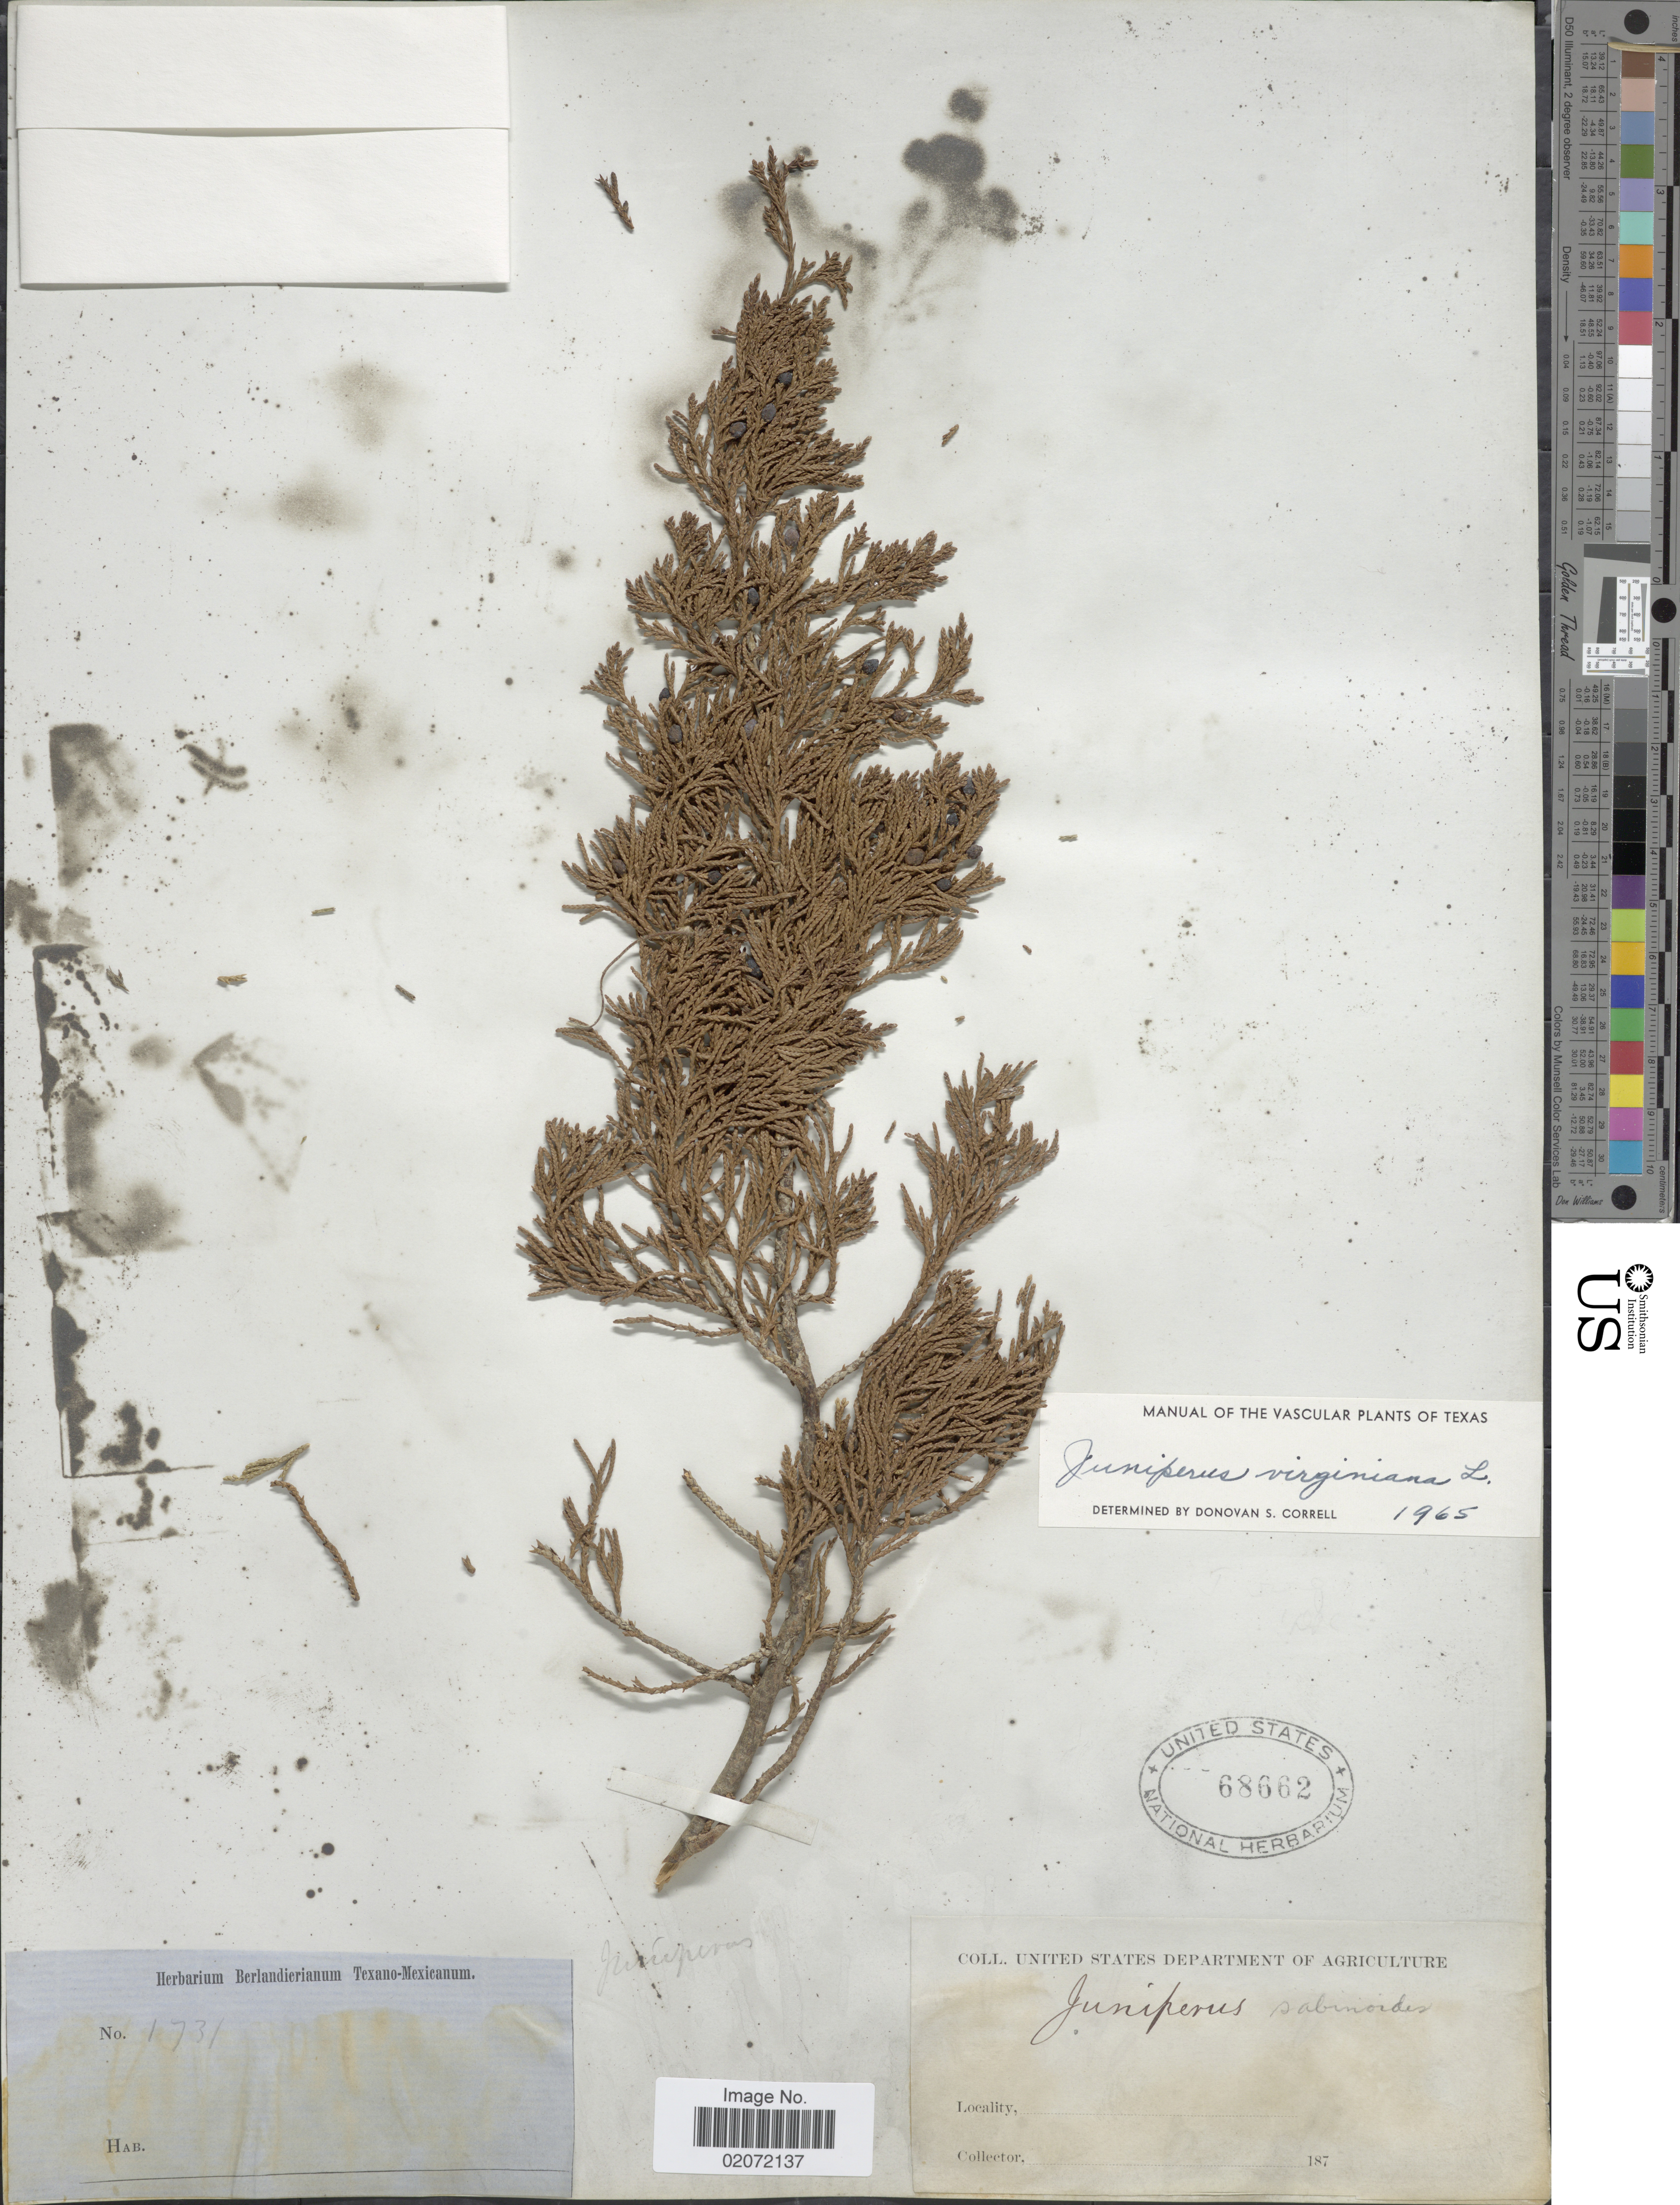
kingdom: Plantae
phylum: Tracheophyta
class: Pinopsida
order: Pinales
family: Cupressaceae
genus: Juniperus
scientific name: Juniperus virginiana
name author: L.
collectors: ex Herb. Berlandierianum Texano-Mexicanum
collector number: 1731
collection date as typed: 187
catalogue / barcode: US 68662